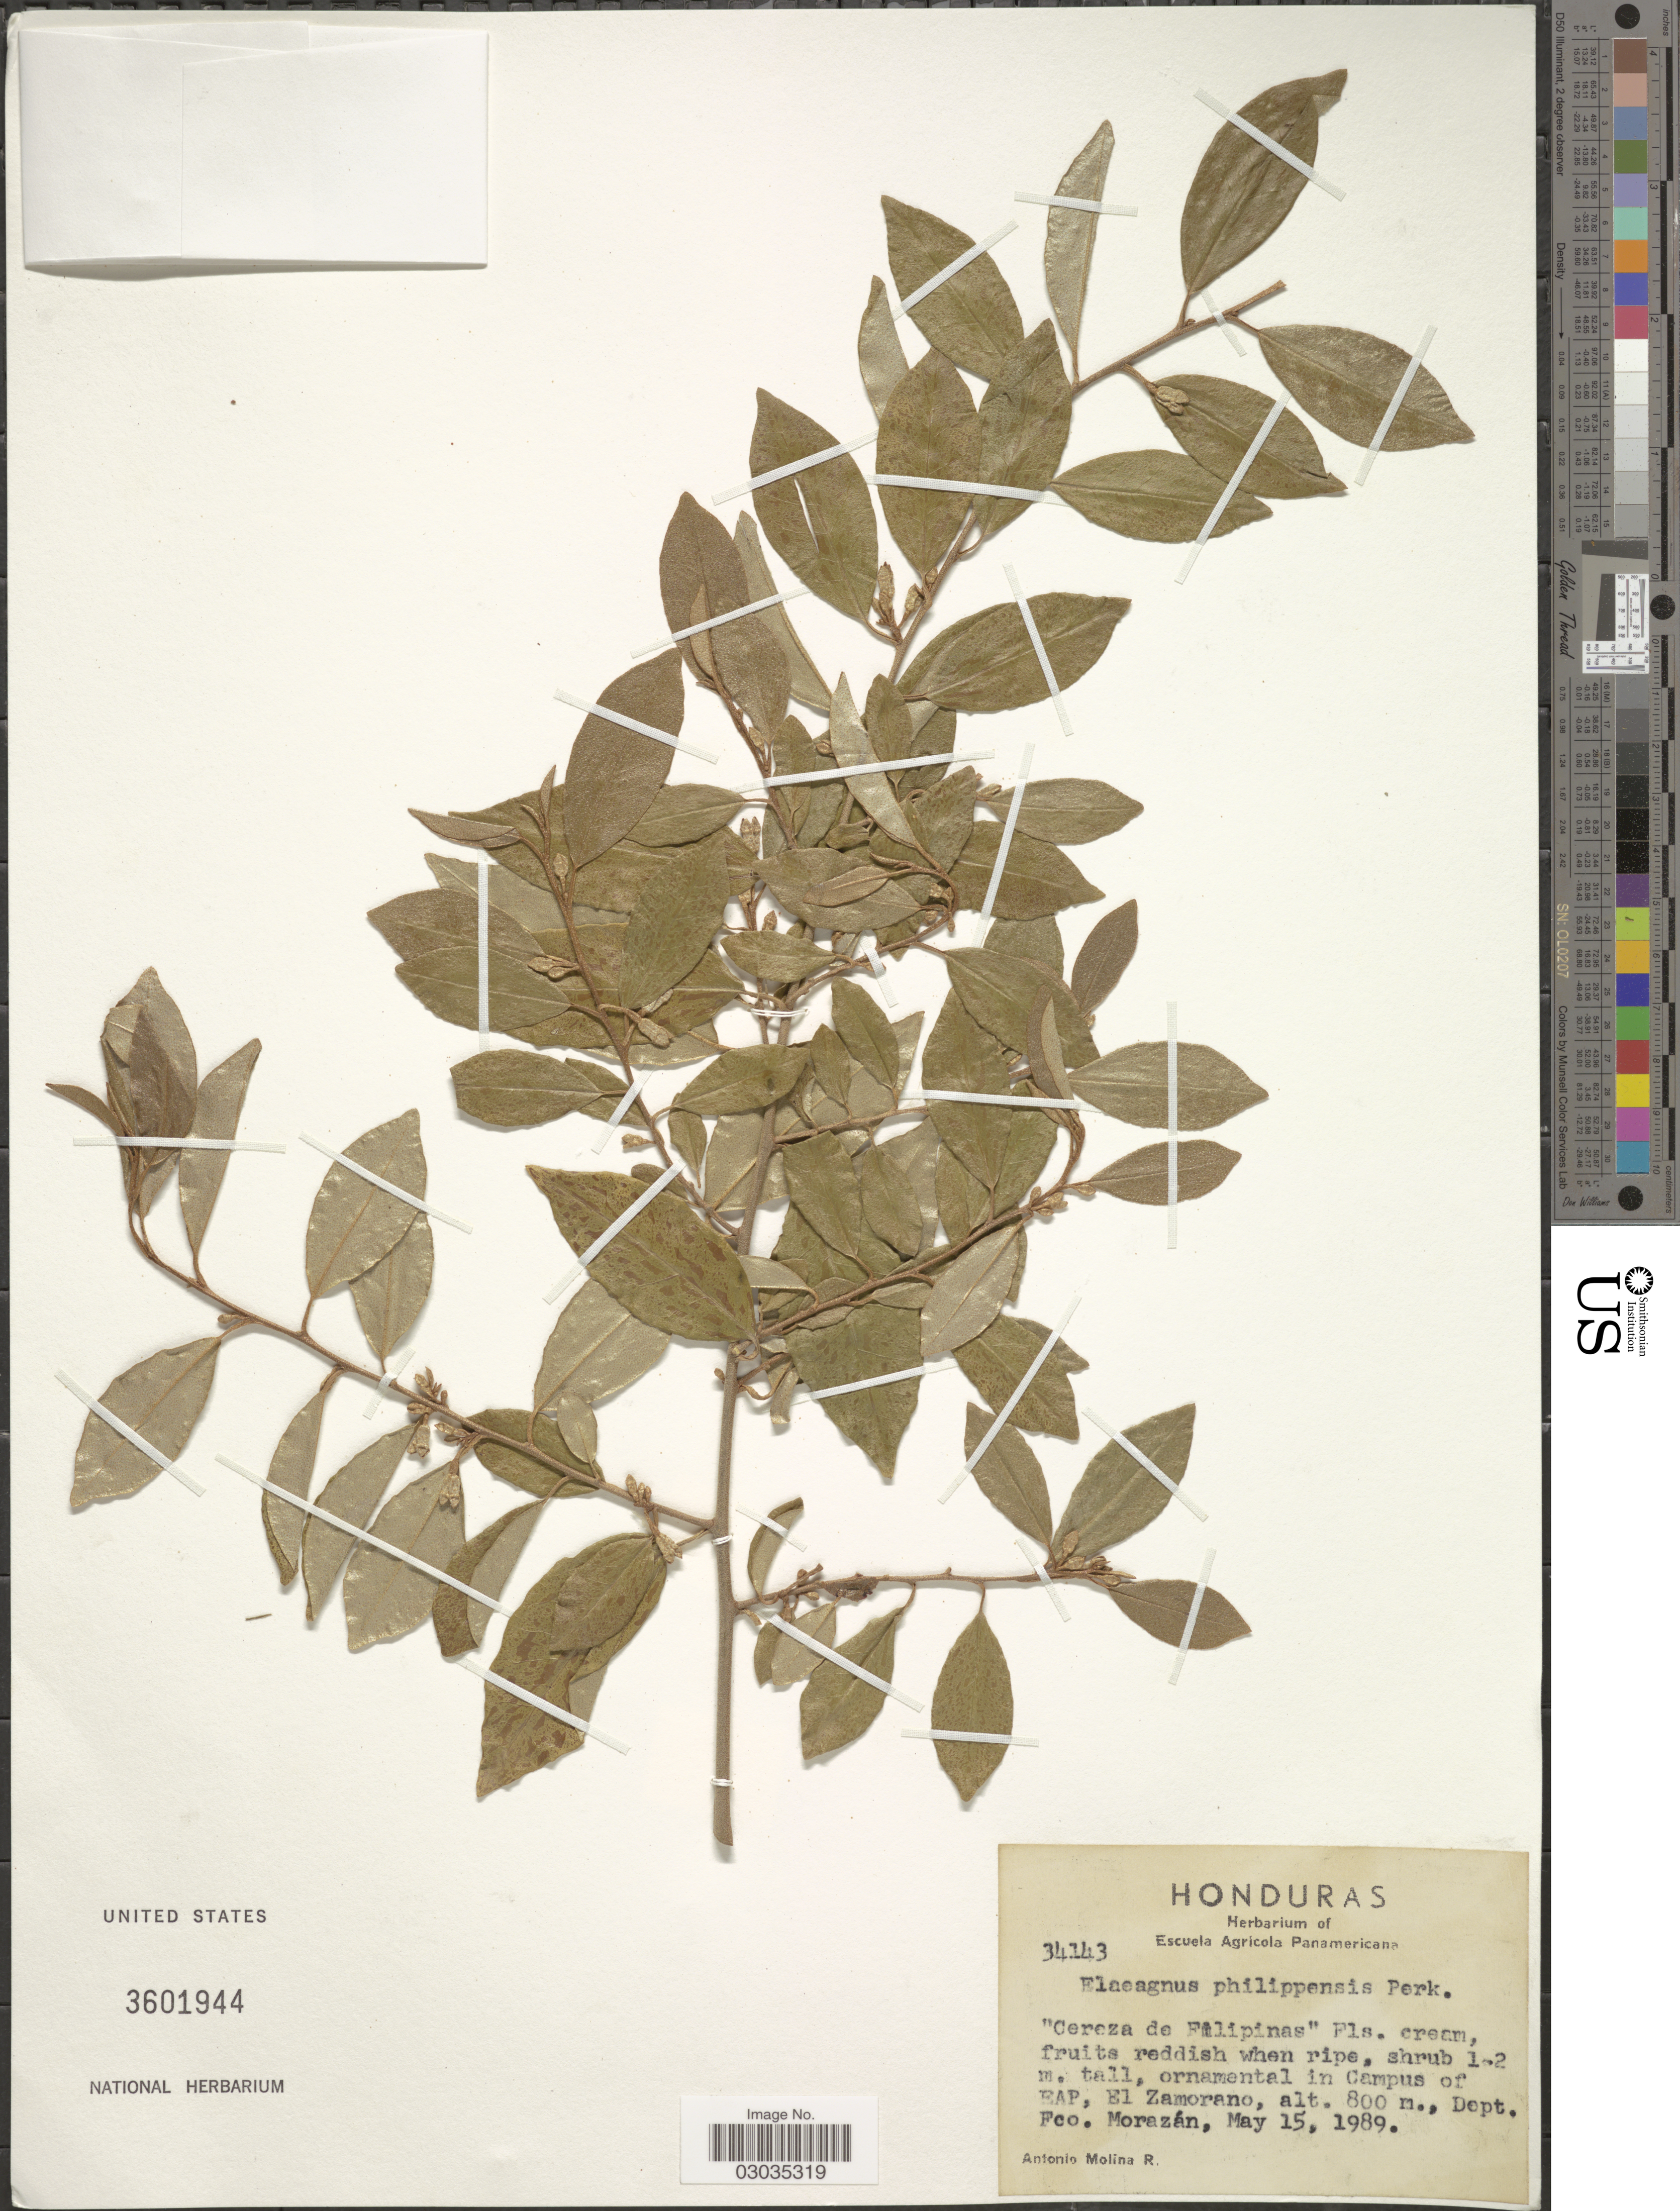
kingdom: Plantae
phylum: Tracheophyta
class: Magnoliopsida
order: Rosales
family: Elaeagnaceae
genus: Elaeagnus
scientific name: Elaeagnus philippensis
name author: Perr.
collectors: A. Molina R.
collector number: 34143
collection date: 1989-05-15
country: Honduras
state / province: Fco. Morazán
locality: Ornamental in Campus of EAP, El Zamorano, Dept. Fco. Morazán.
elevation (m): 800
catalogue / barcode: US 3601944